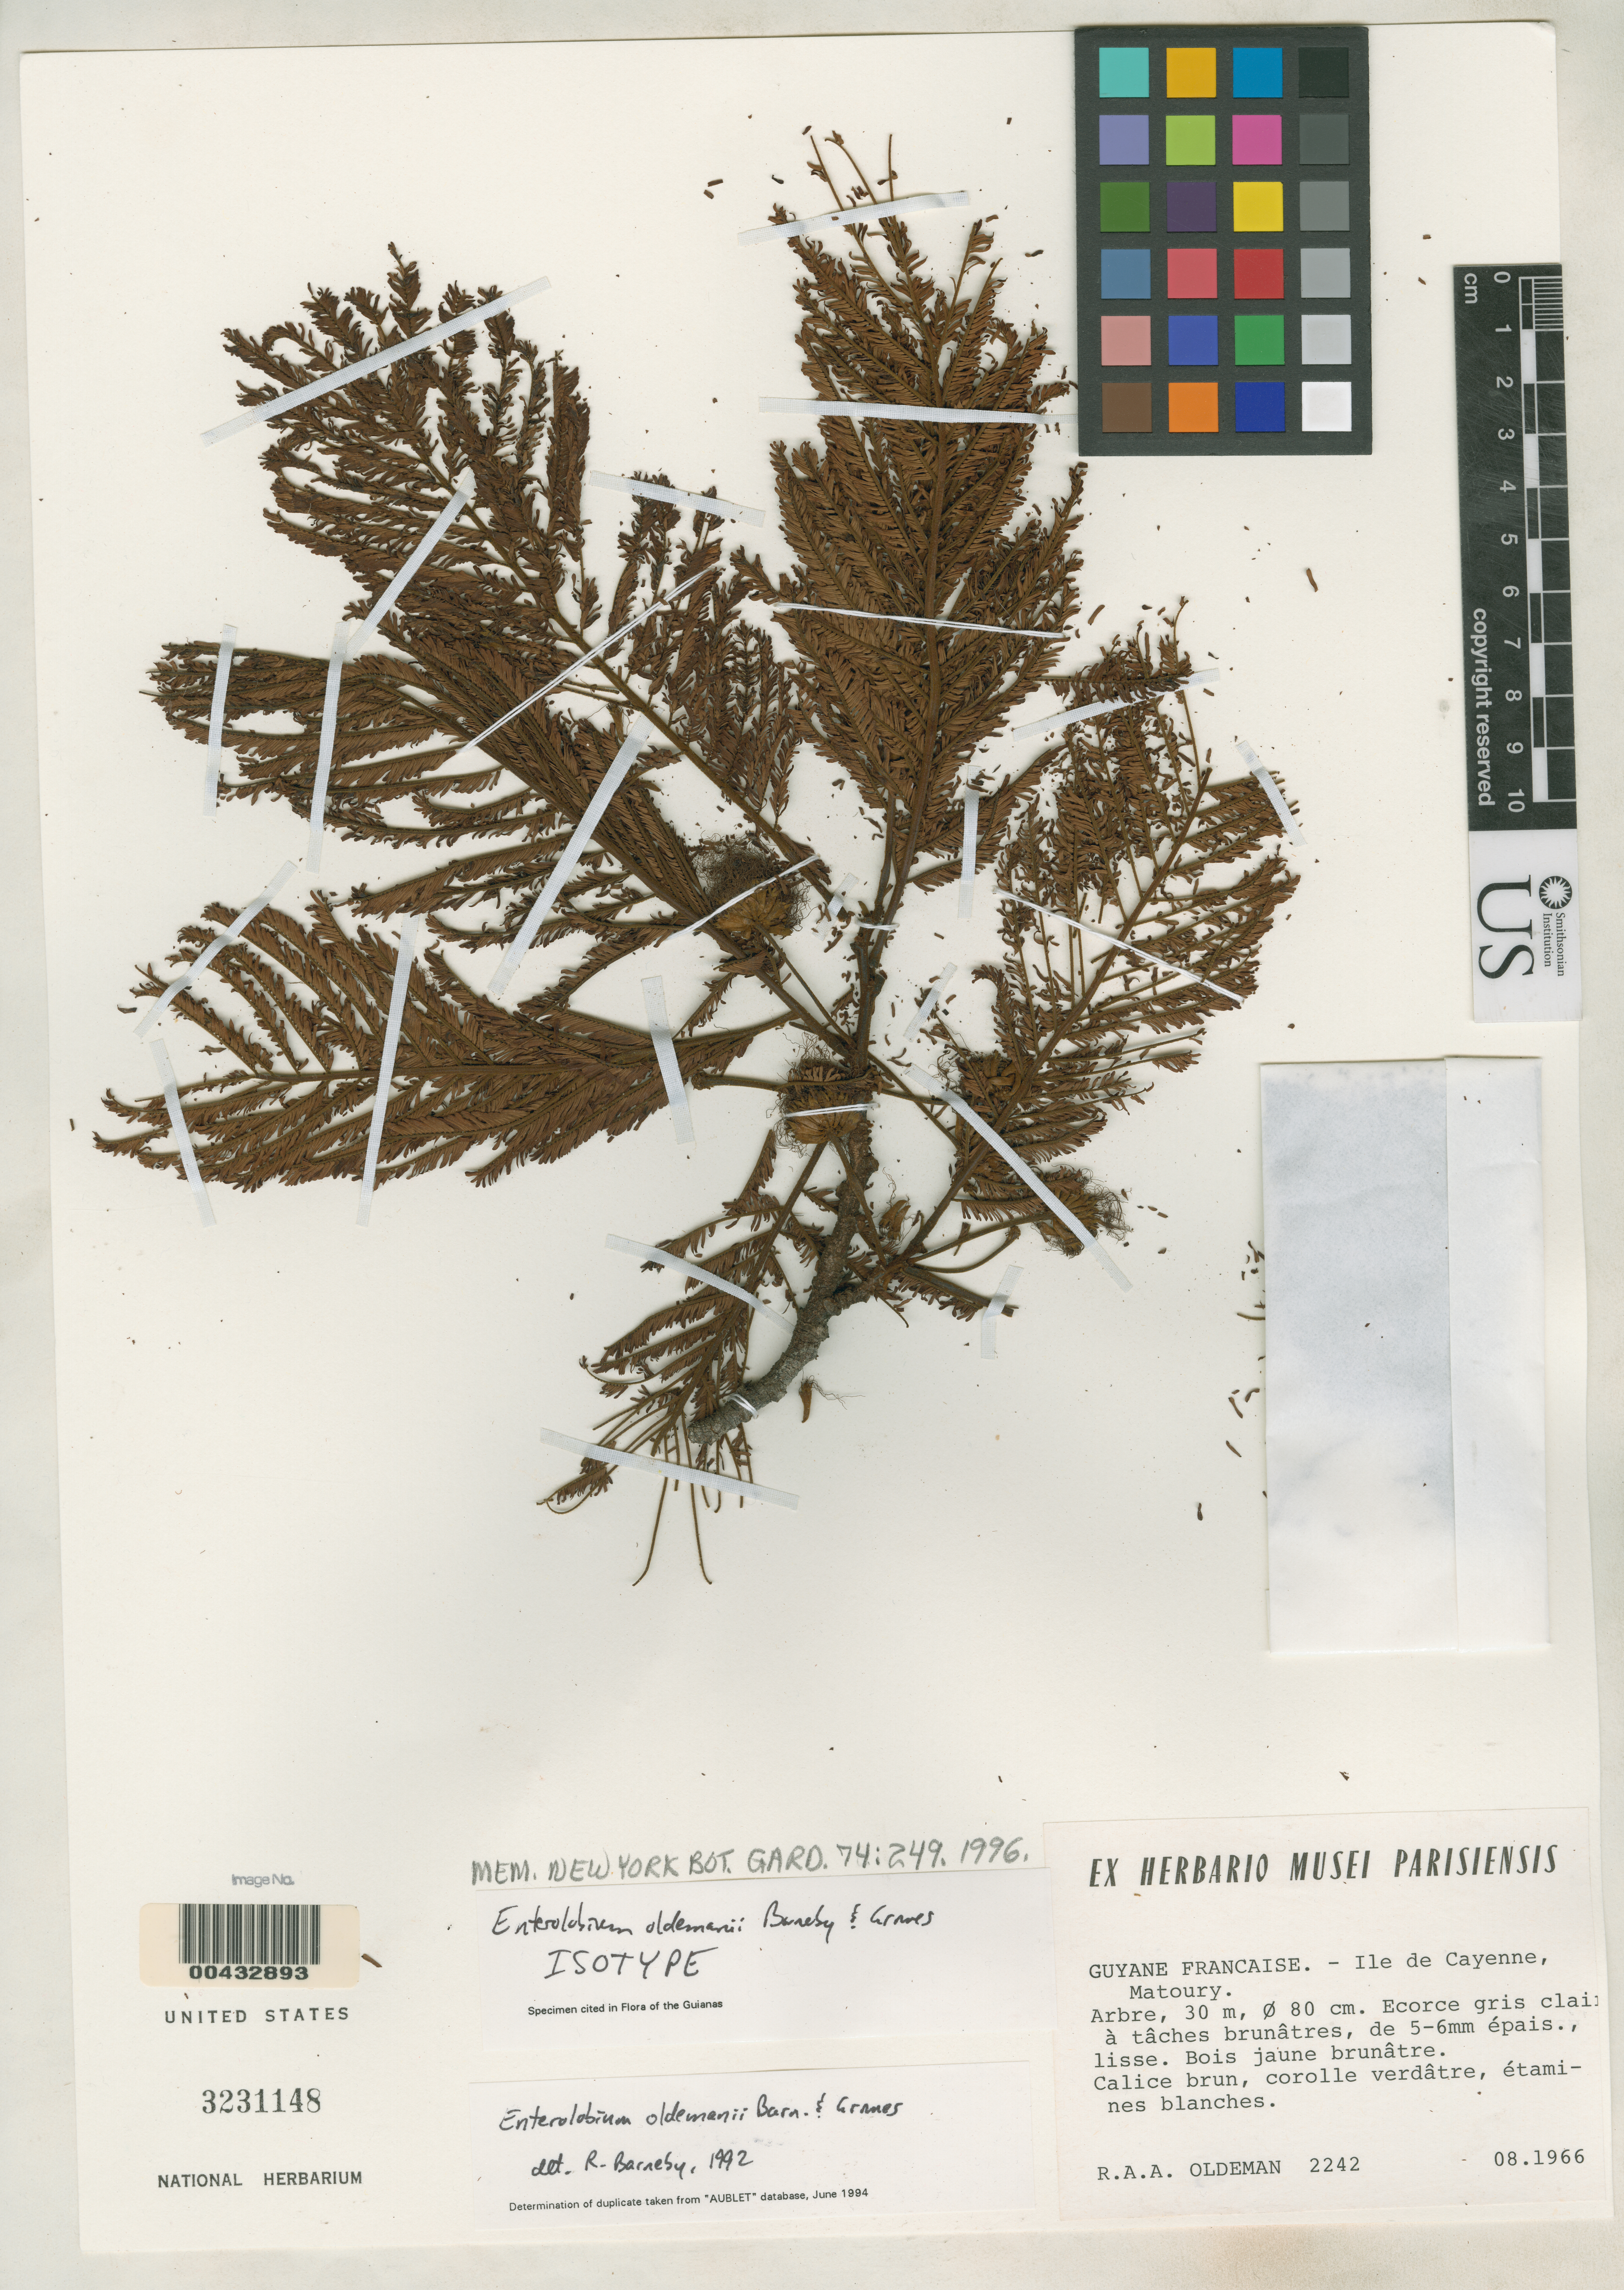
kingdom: Plantae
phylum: Tracheophyta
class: Magnoliopsida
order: Fabales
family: Fabaceae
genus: Enterolobium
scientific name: Enterolobium oldemanii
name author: Barneby & J.W. Grimes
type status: Isotype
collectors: R. Oldeman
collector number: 2242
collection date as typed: Aug 1966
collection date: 1966-08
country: French Guiana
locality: Ile de Cayenne, Matoury.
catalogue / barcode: US 3231148